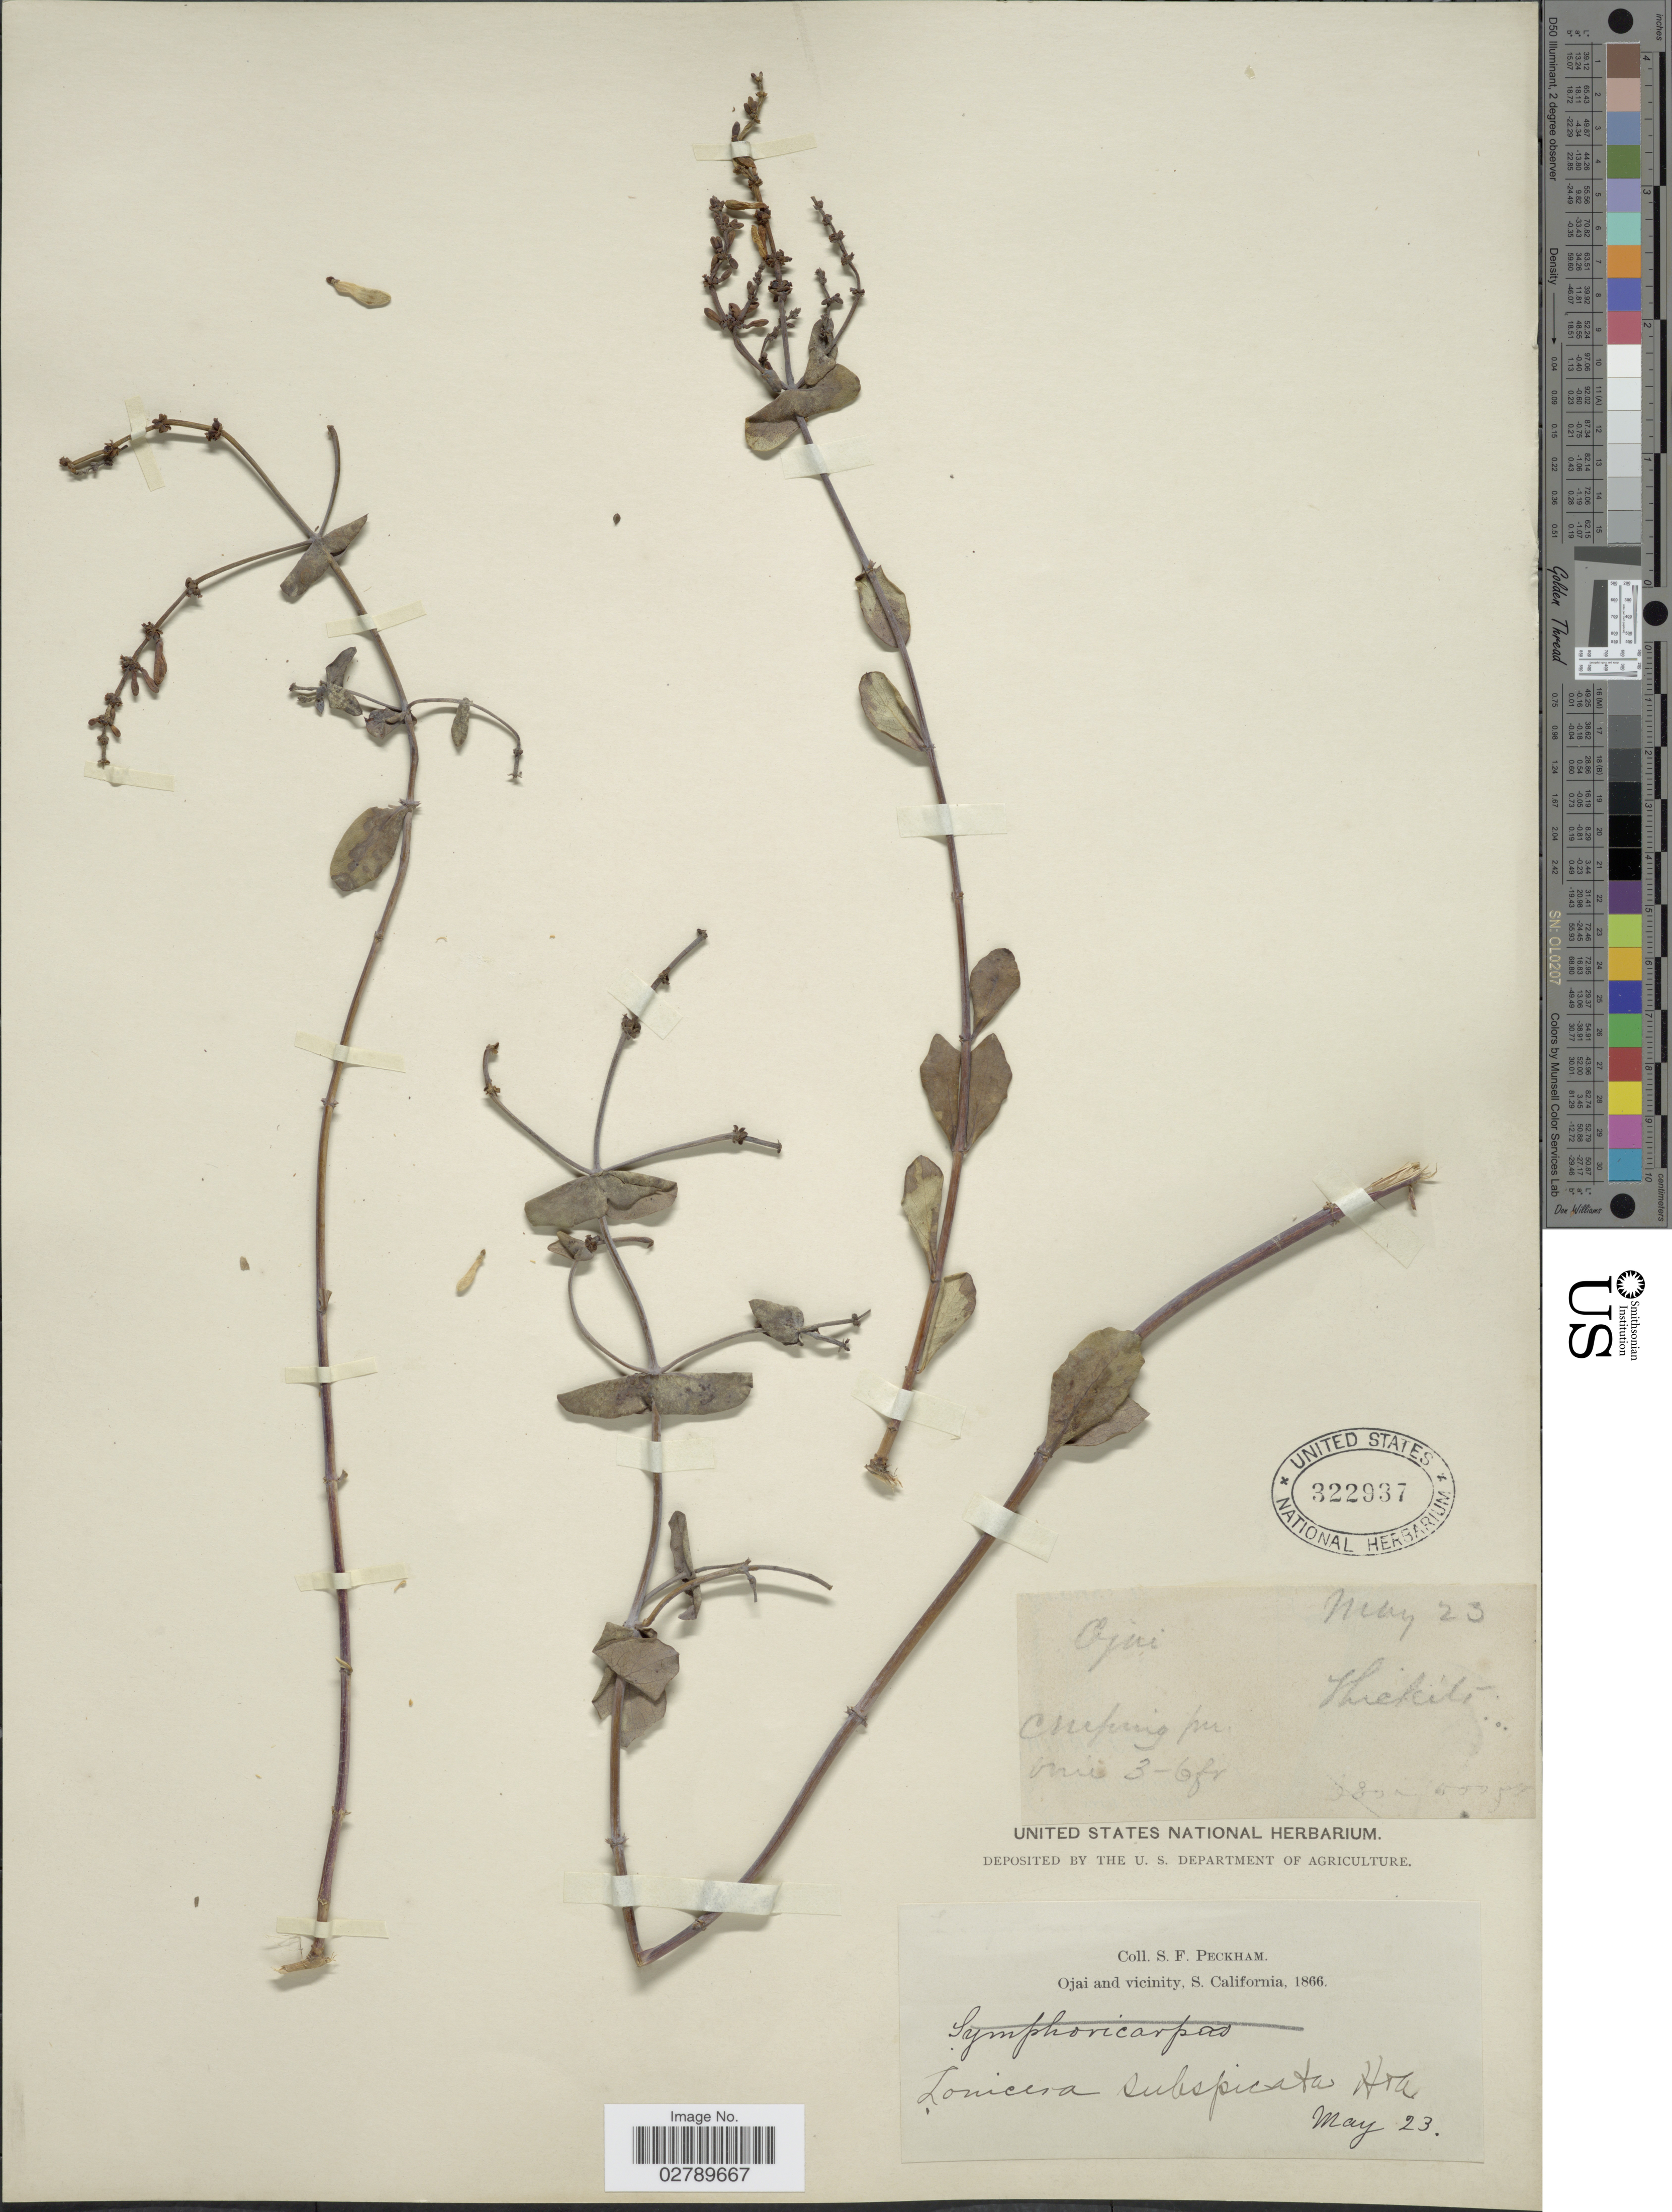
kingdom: Plantae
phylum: Tracheophyta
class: Magnoliopsida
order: Dipsacales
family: Caprifoliaceae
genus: Lonicera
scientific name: Lonicera johnstonii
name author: (D.D. Keck) McMinn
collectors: S. Peckham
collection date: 1866-05-23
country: United States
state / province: California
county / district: Ventura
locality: Ojai and vicinity, S. California.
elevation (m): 207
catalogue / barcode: US 322937